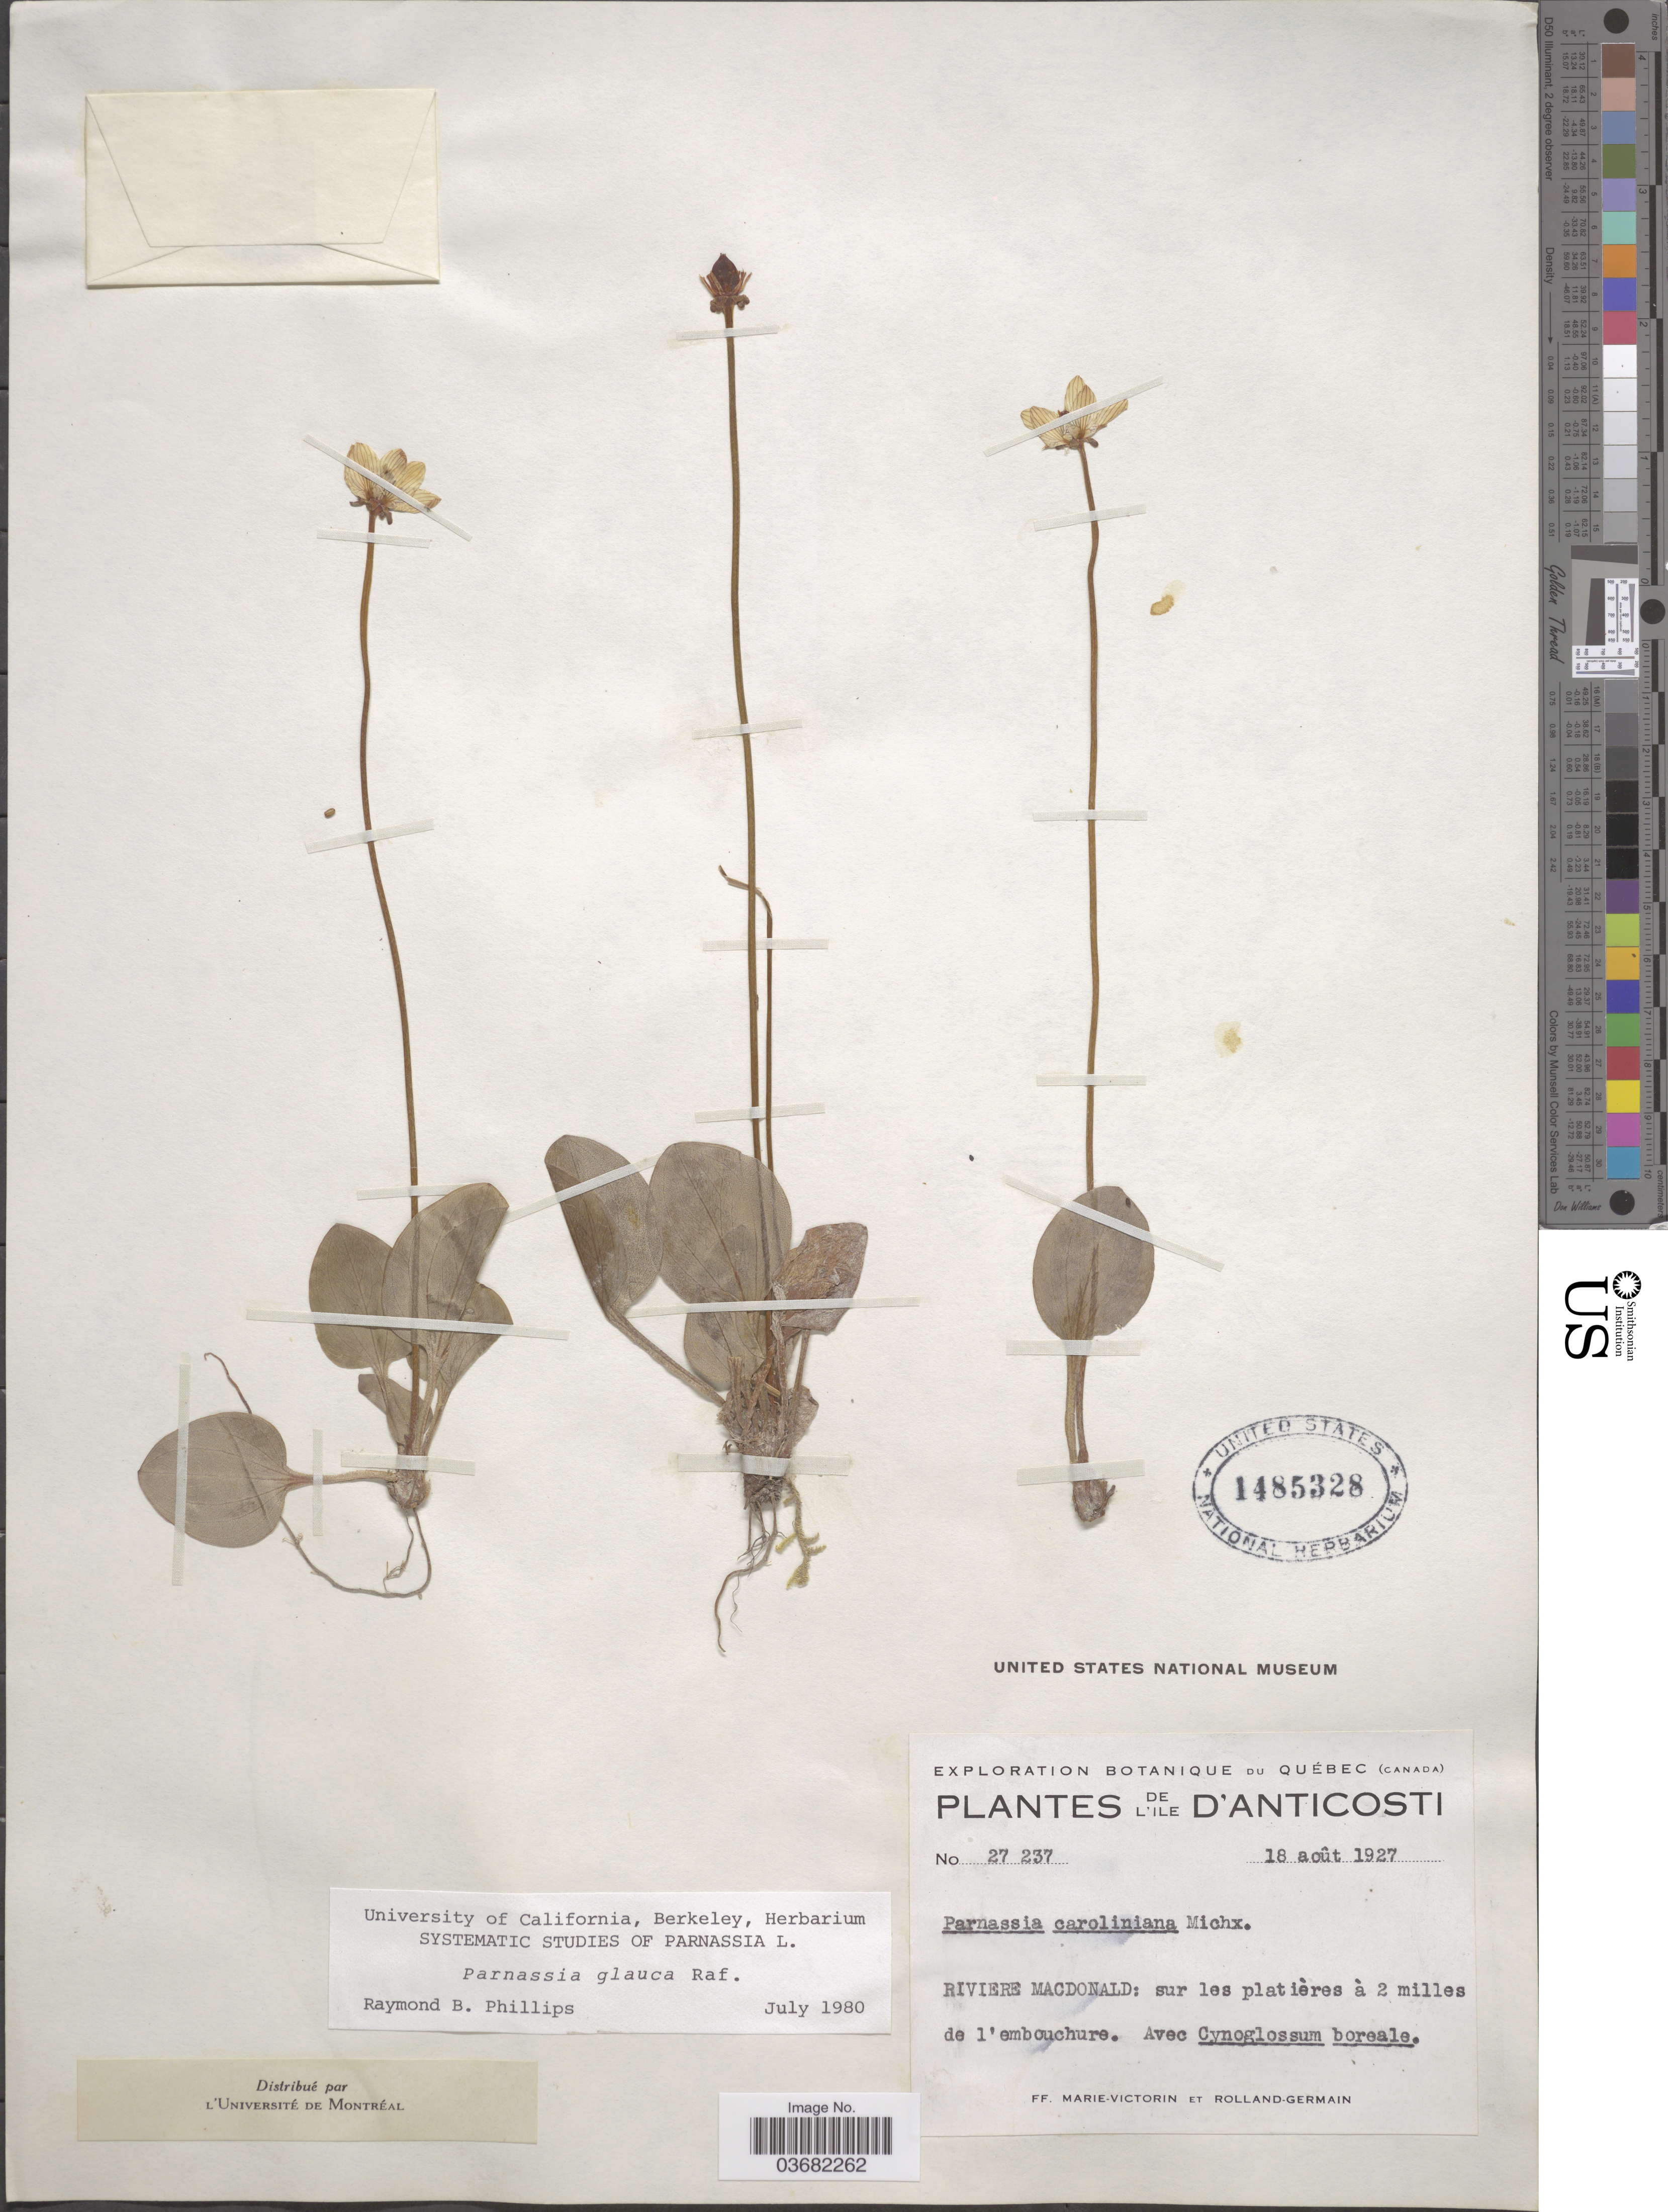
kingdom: Plantae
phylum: Tracheophyta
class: Magnoliopsida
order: Celastrales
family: Parnassiaceae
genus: Parnassia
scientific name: Parnassia glauca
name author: Raf.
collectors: F. Marie-Victorin & Rolland-Germain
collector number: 27237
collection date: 1927-08-18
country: Canada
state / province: Quebec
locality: Exploration Botanique du Québec. L'Ile D'Anticosti. Riviere Macdonald: sur les platières à 2 milles de l'embouchure.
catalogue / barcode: US 1485328